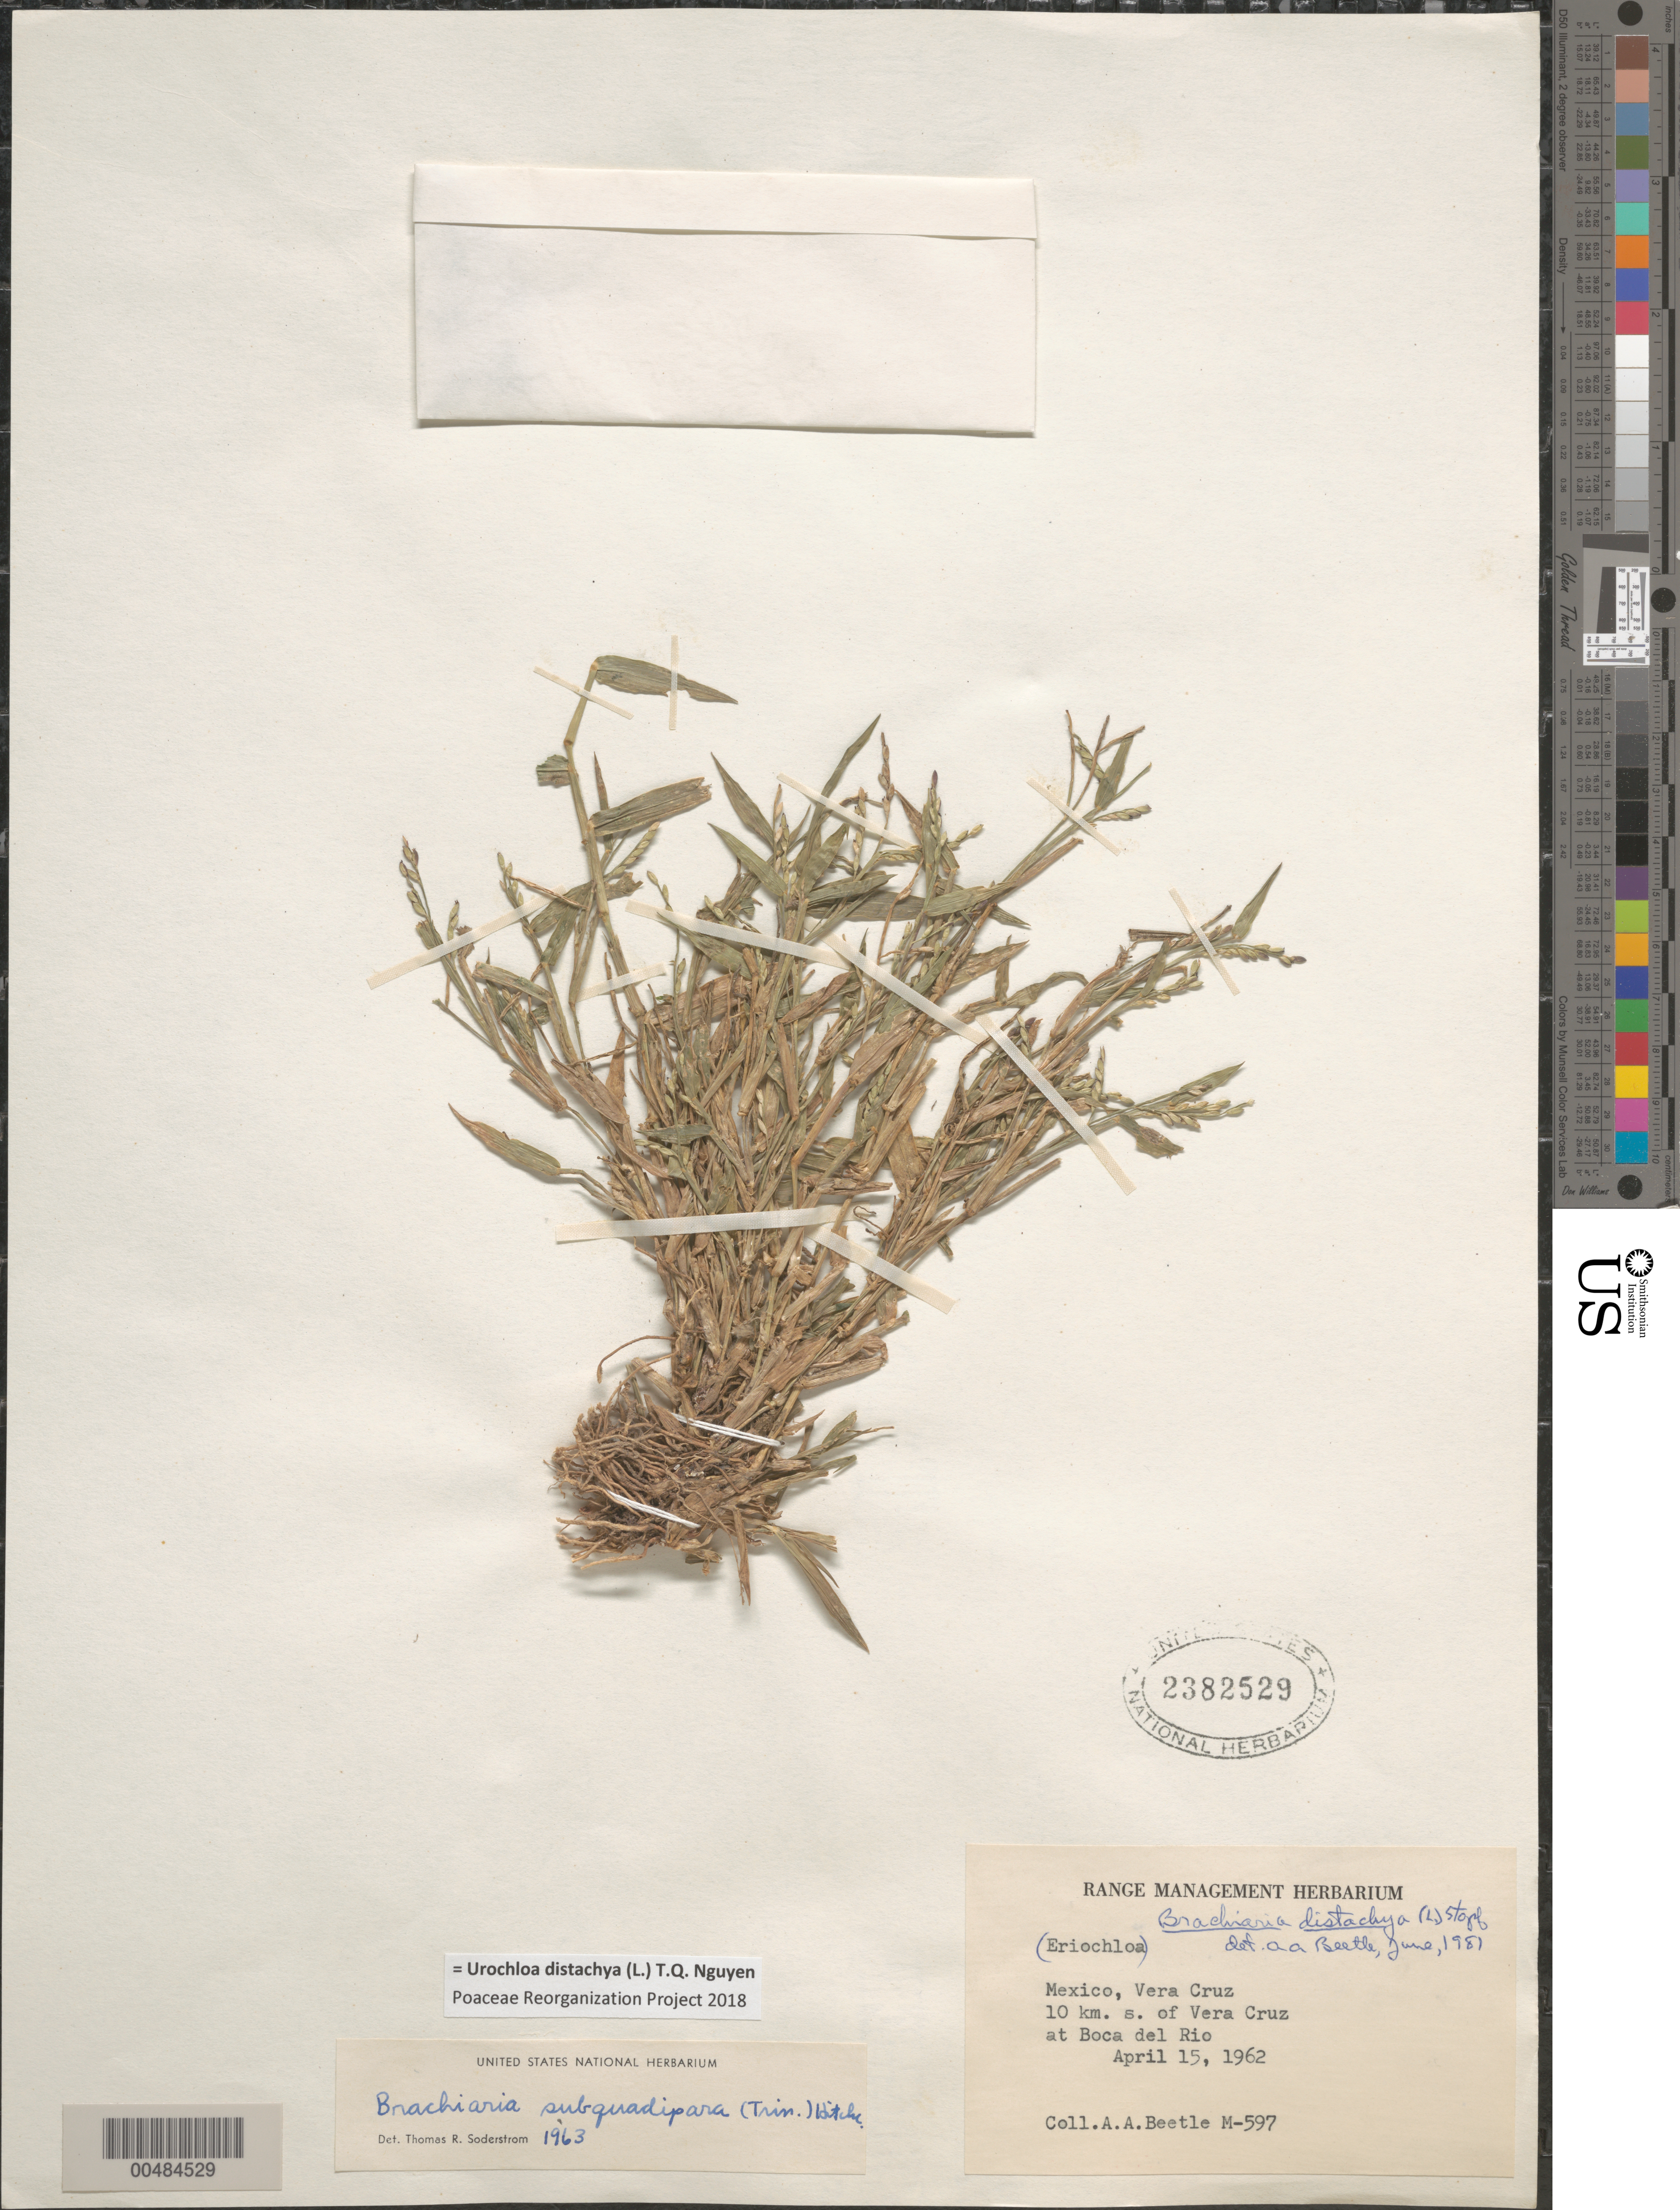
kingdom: Plantae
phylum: Tracheophyta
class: Liliopsida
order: Poales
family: Poaceae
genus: Brachiaria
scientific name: Brachiaria subquadripara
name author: (Trin.) Hitchc.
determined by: Soderstrom, T. R.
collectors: A. A. Beetle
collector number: M-597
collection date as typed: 15 Apr 1962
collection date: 1962-04-15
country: Mexico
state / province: Veracruz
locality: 10 km S of Vera Cruz at Boca del Rio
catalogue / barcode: US 2382529